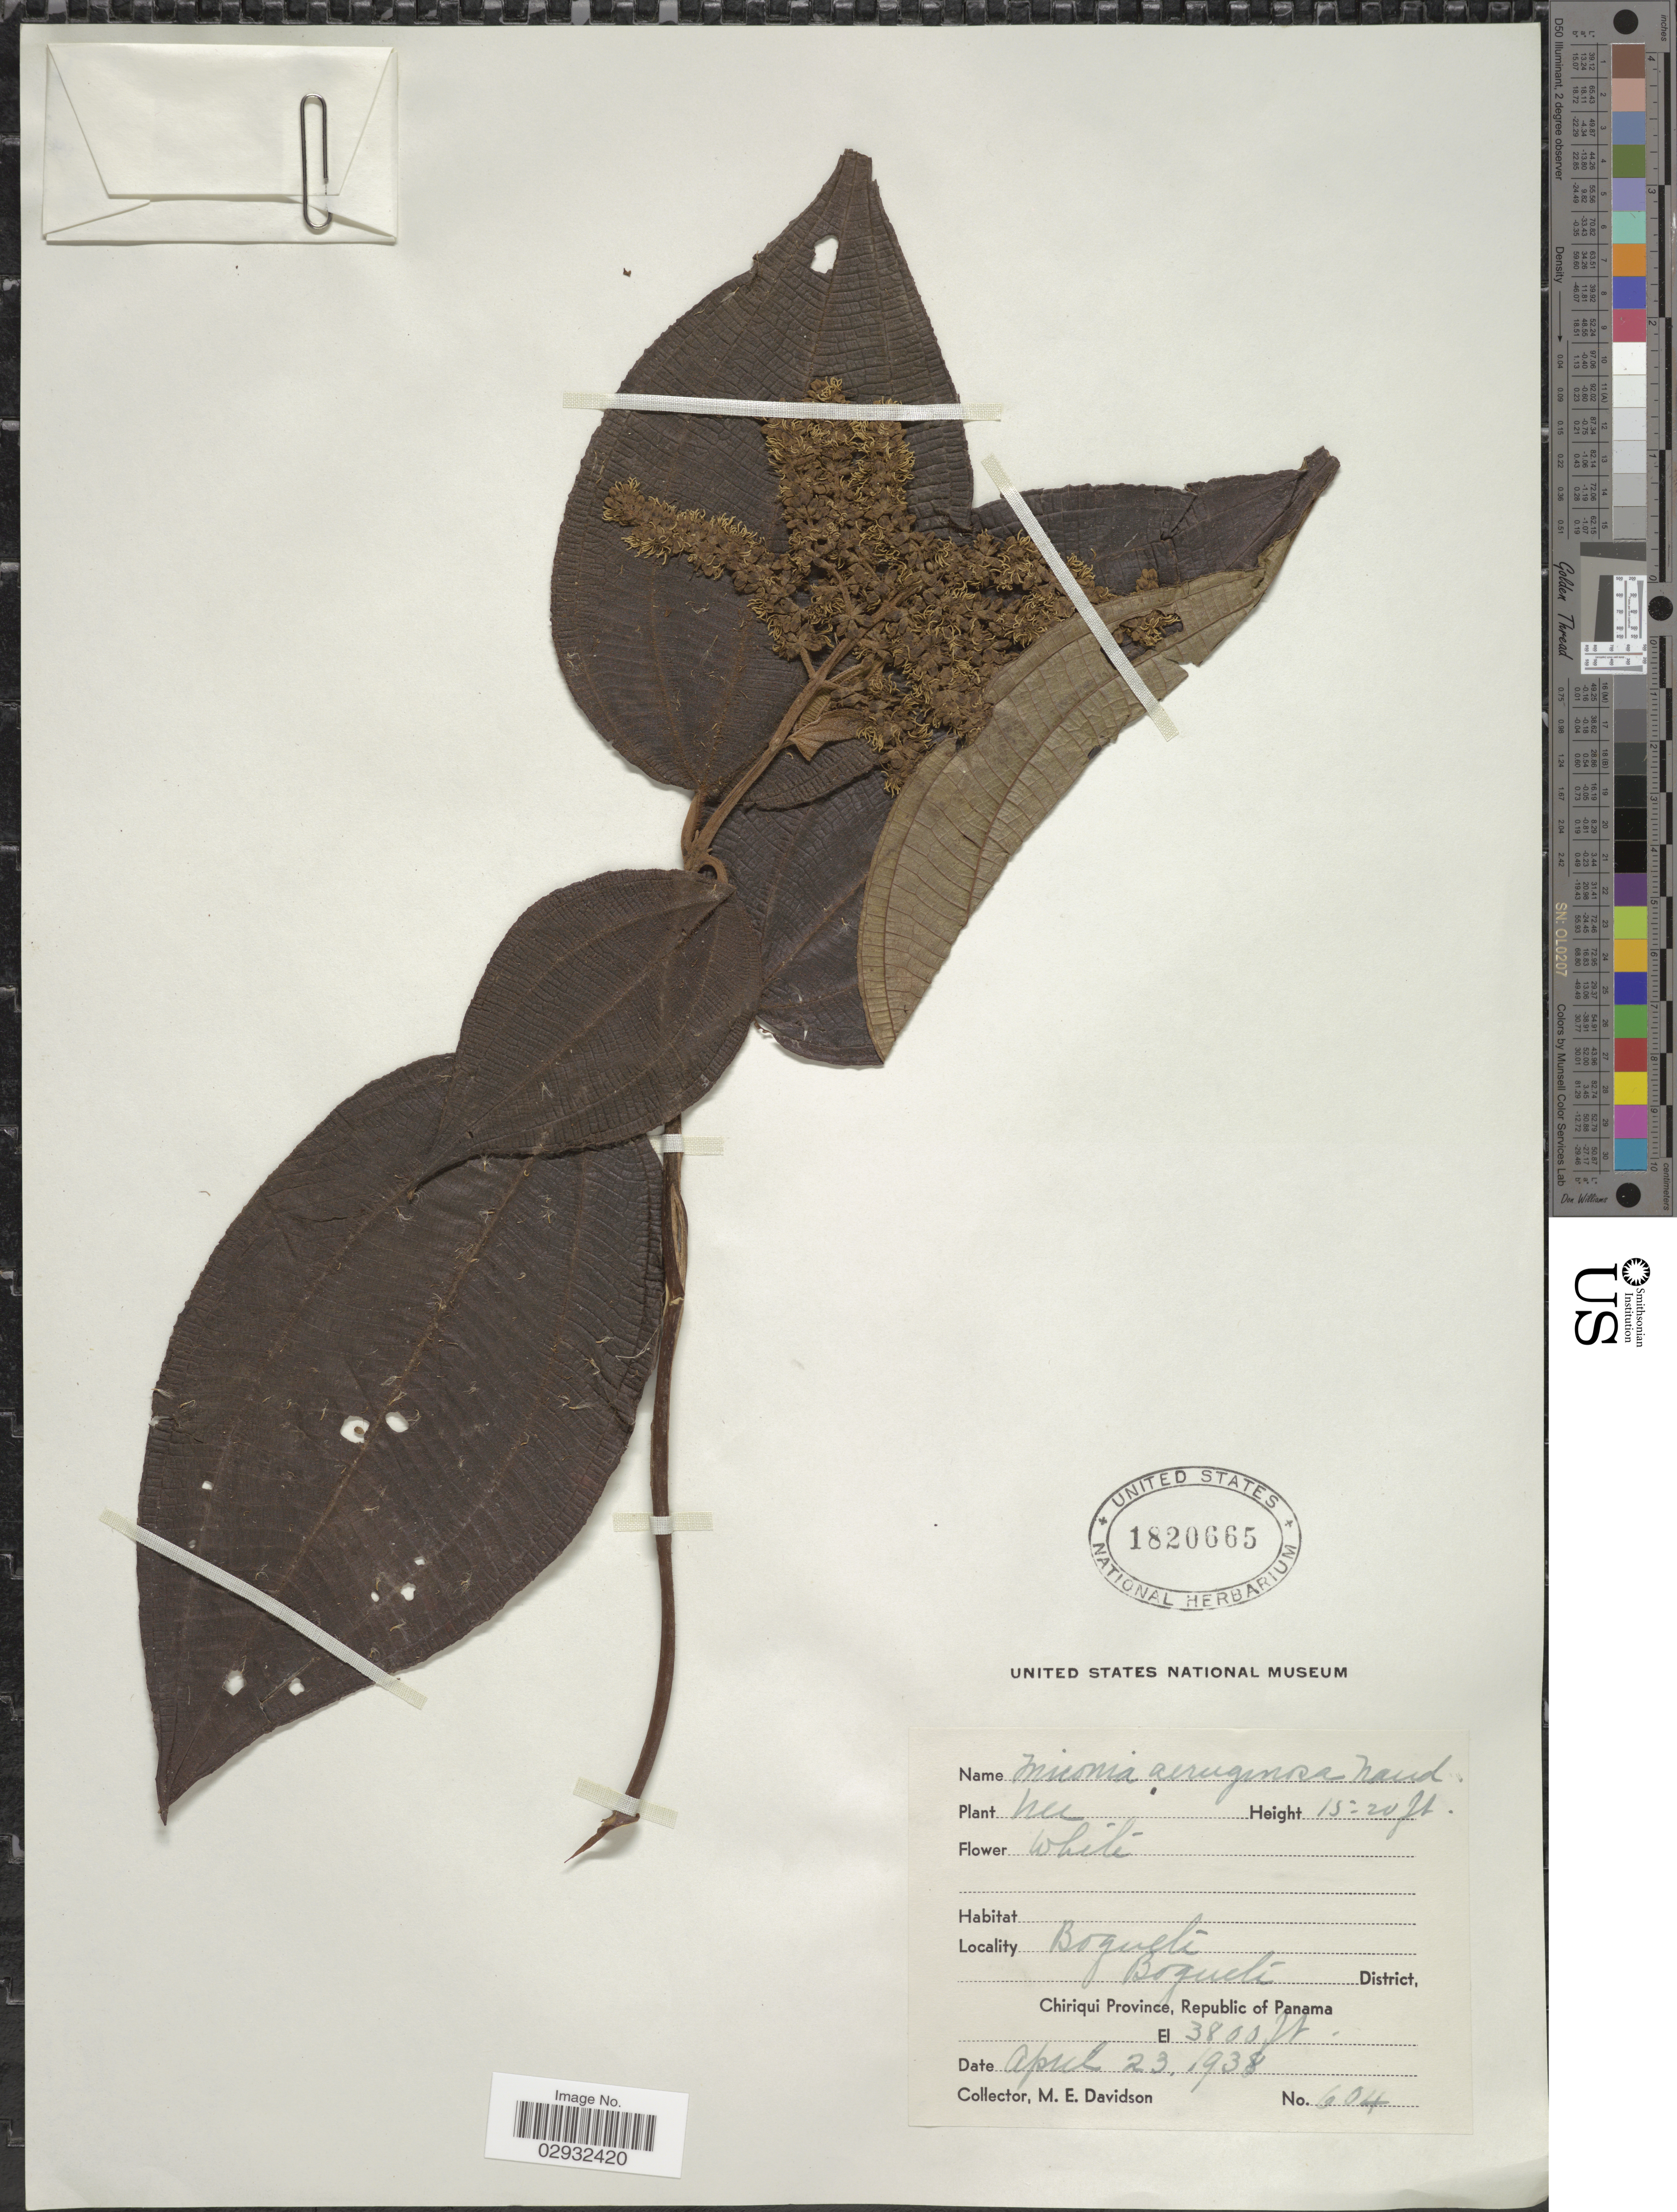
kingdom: Plantae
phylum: Tracheophyta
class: Magnoliopsida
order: Myrtales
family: Melastomataceae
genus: Miconia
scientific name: Miconia desmantha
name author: Benth.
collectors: M. E. Davidson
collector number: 604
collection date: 1938-04-23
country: Panama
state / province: Chiriqui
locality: Boquete, Boquete District.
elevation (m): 1158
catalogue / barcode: US 1820665